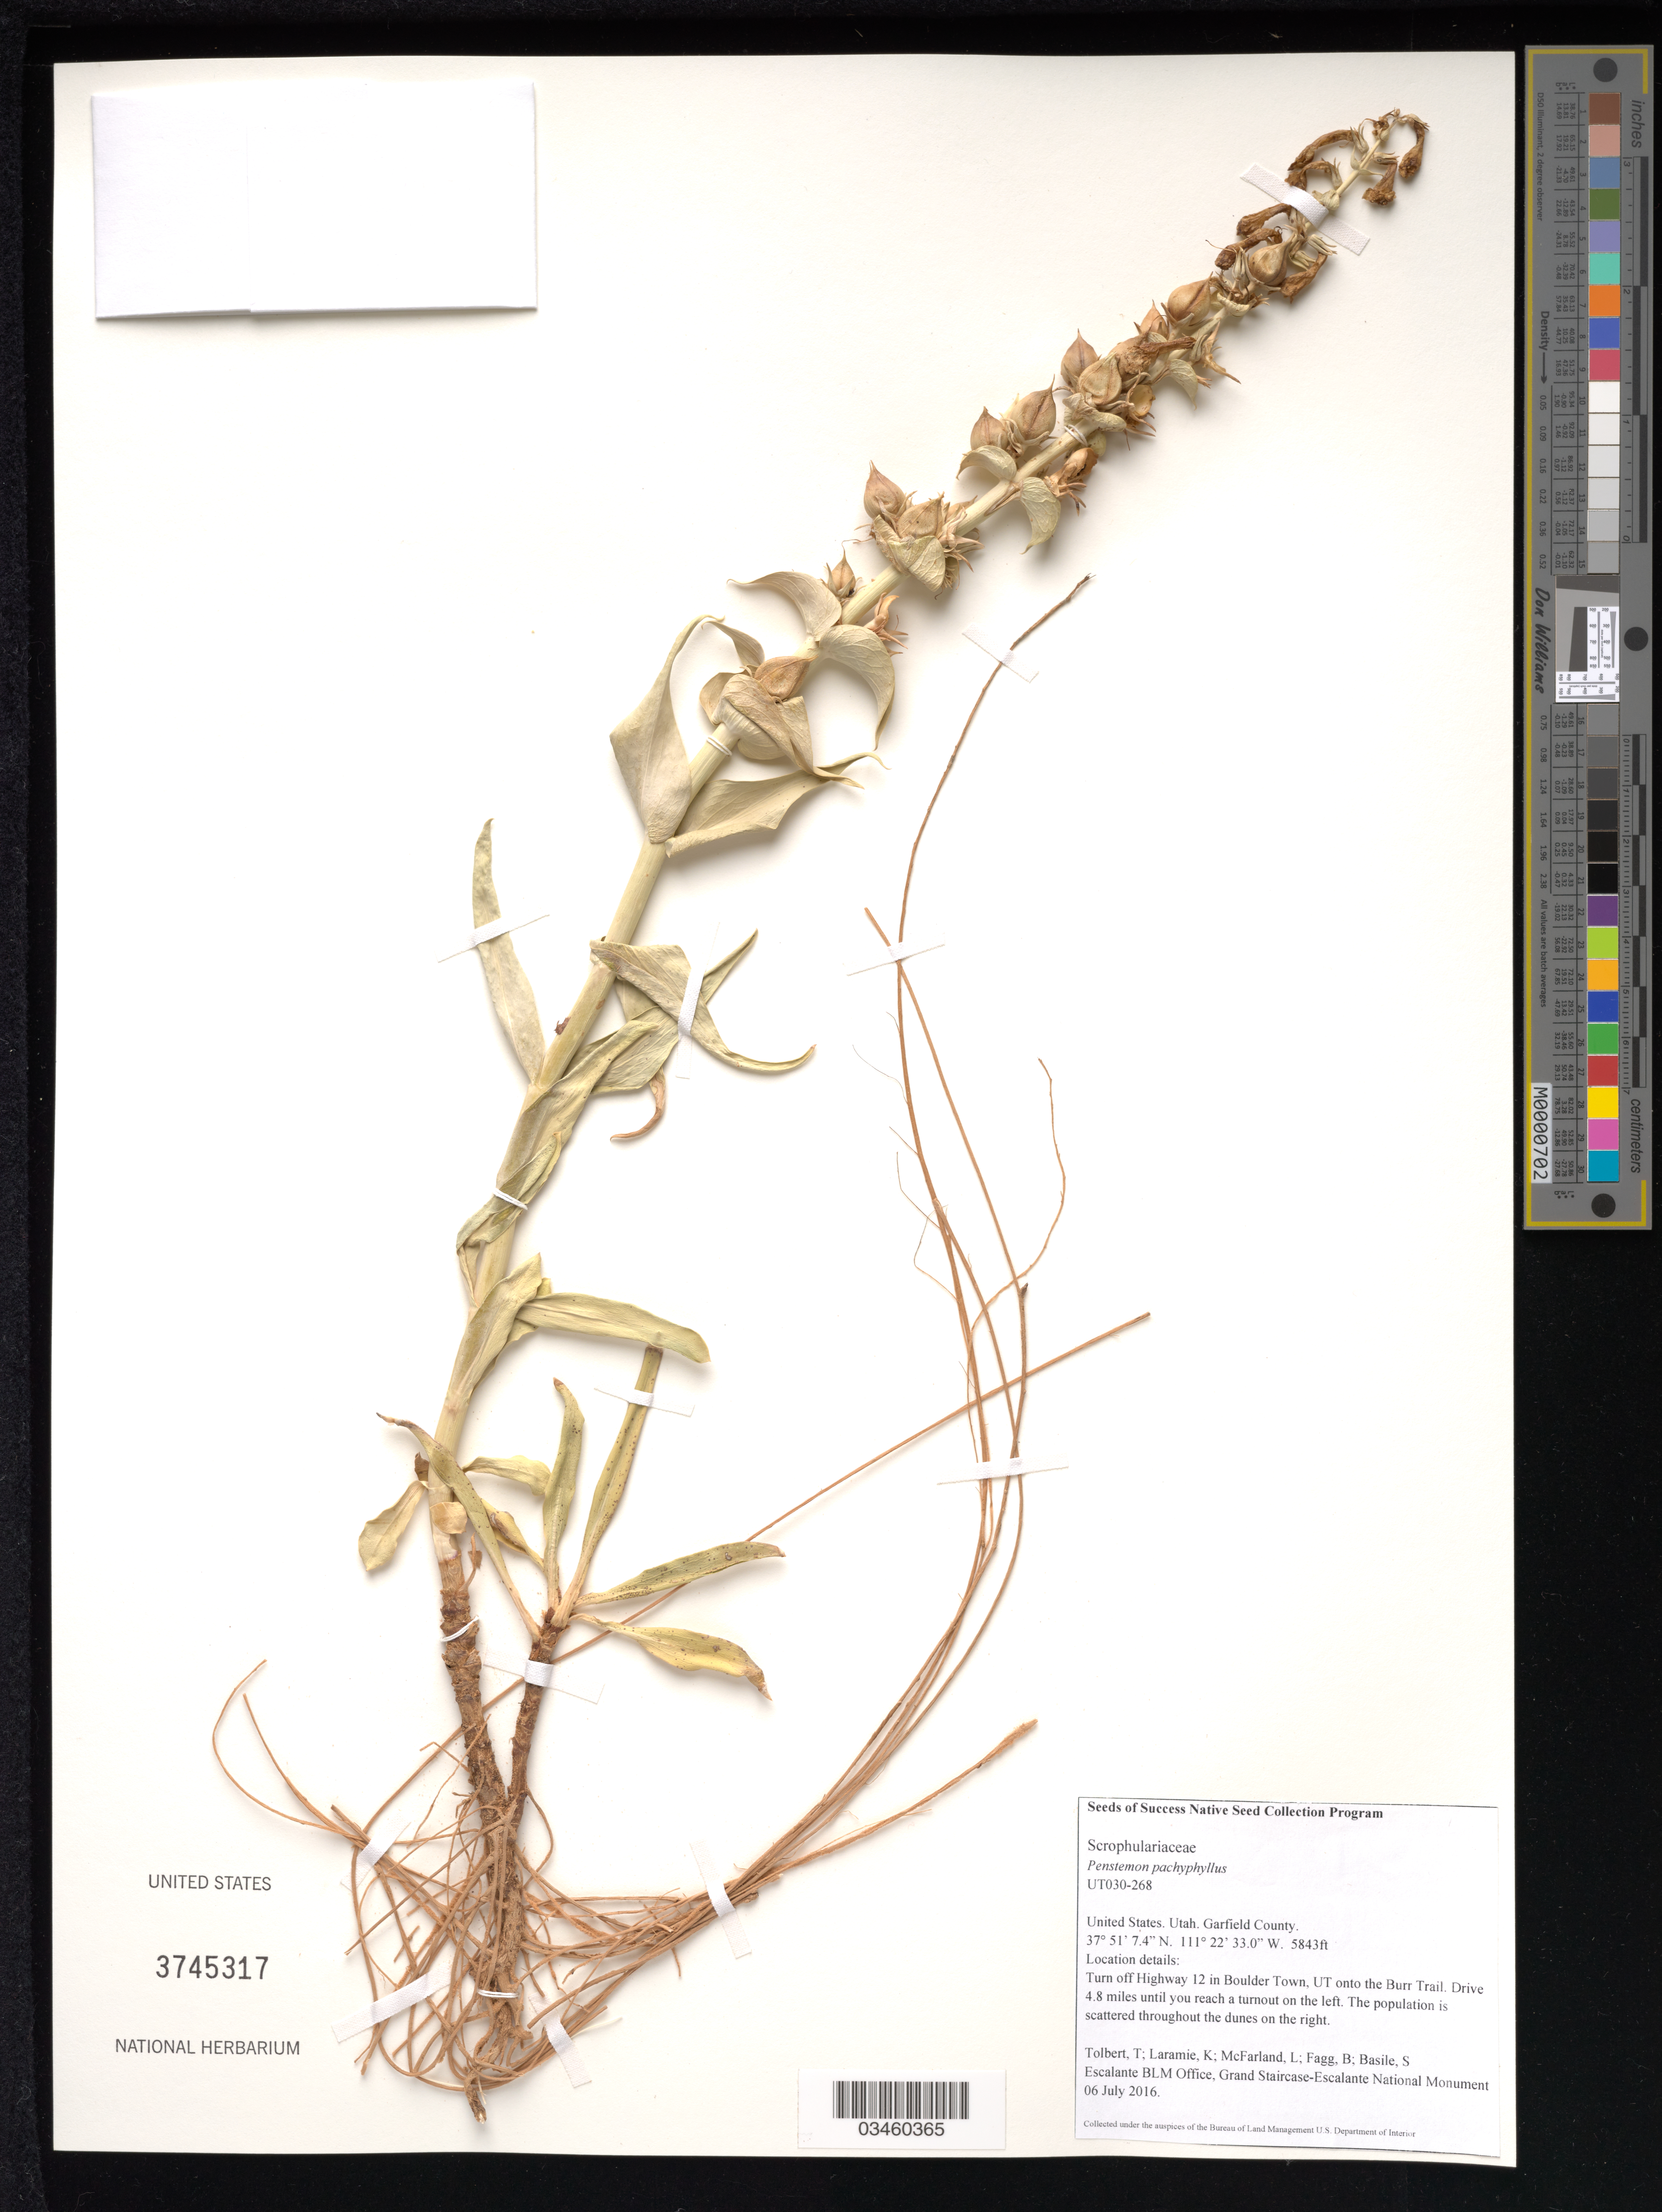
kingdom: Plantae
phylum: Tracheophyta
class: Magnoliopsida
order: Lamiales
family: Plantaginaceae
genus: Penstemon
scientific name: Penstemon pachyphyllus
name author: A. Gray ex Rydb.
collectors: T. Tolbert, K. Laramie, L. McFarland, B. Fagg & S. Basile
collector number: UT030-268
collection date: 2016-07-06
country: United States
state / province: Utah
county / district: Garfield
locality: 4.8 mi. on Burr Trail from HWy 12 turn off in Boulder Town, UT.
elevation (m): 1781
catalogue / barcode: US 3745317